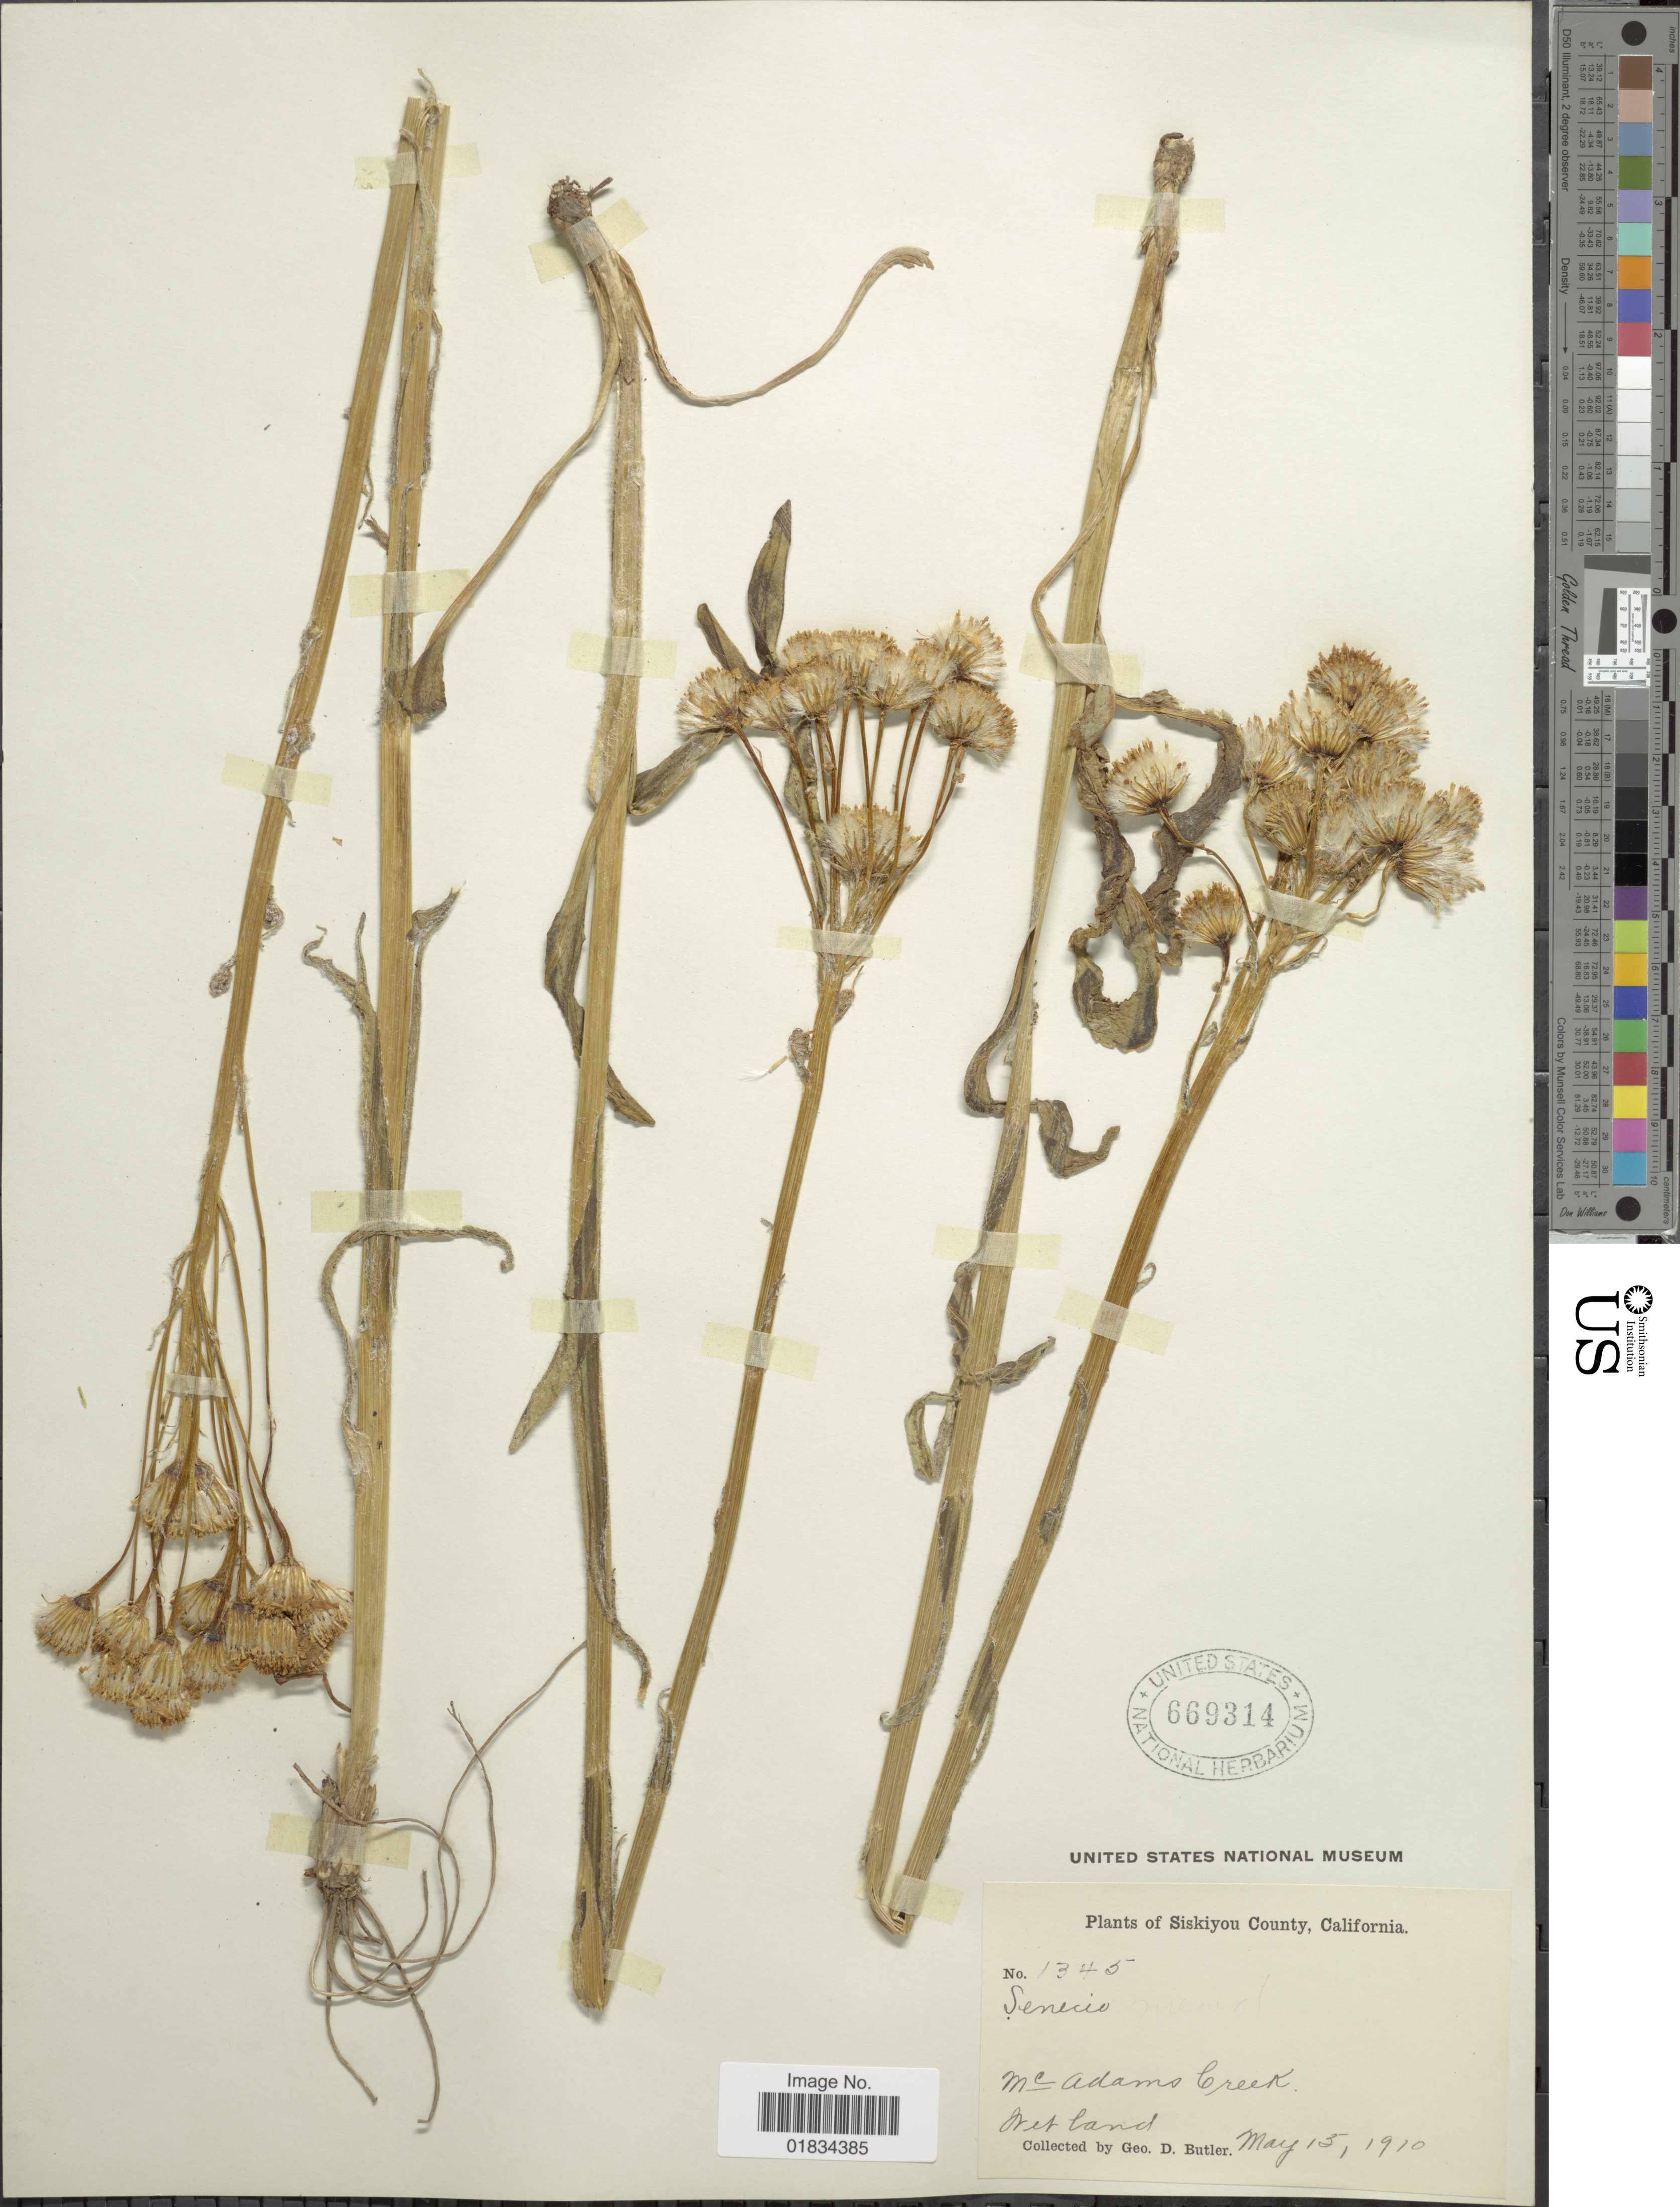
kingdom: Plantae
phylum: Tracheophyta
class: Magnoliopsida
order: Asterales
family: Asteraceae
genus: Senecio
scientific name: Senecio integerrimus var. major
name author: (A. Gray) Cronq.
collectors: G. D. Butler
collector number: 1345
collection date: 1910-05-13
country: United States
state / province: California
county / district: Siskiyou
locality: Siskiyou County. Mc Adams Creek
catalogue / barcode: US 669314